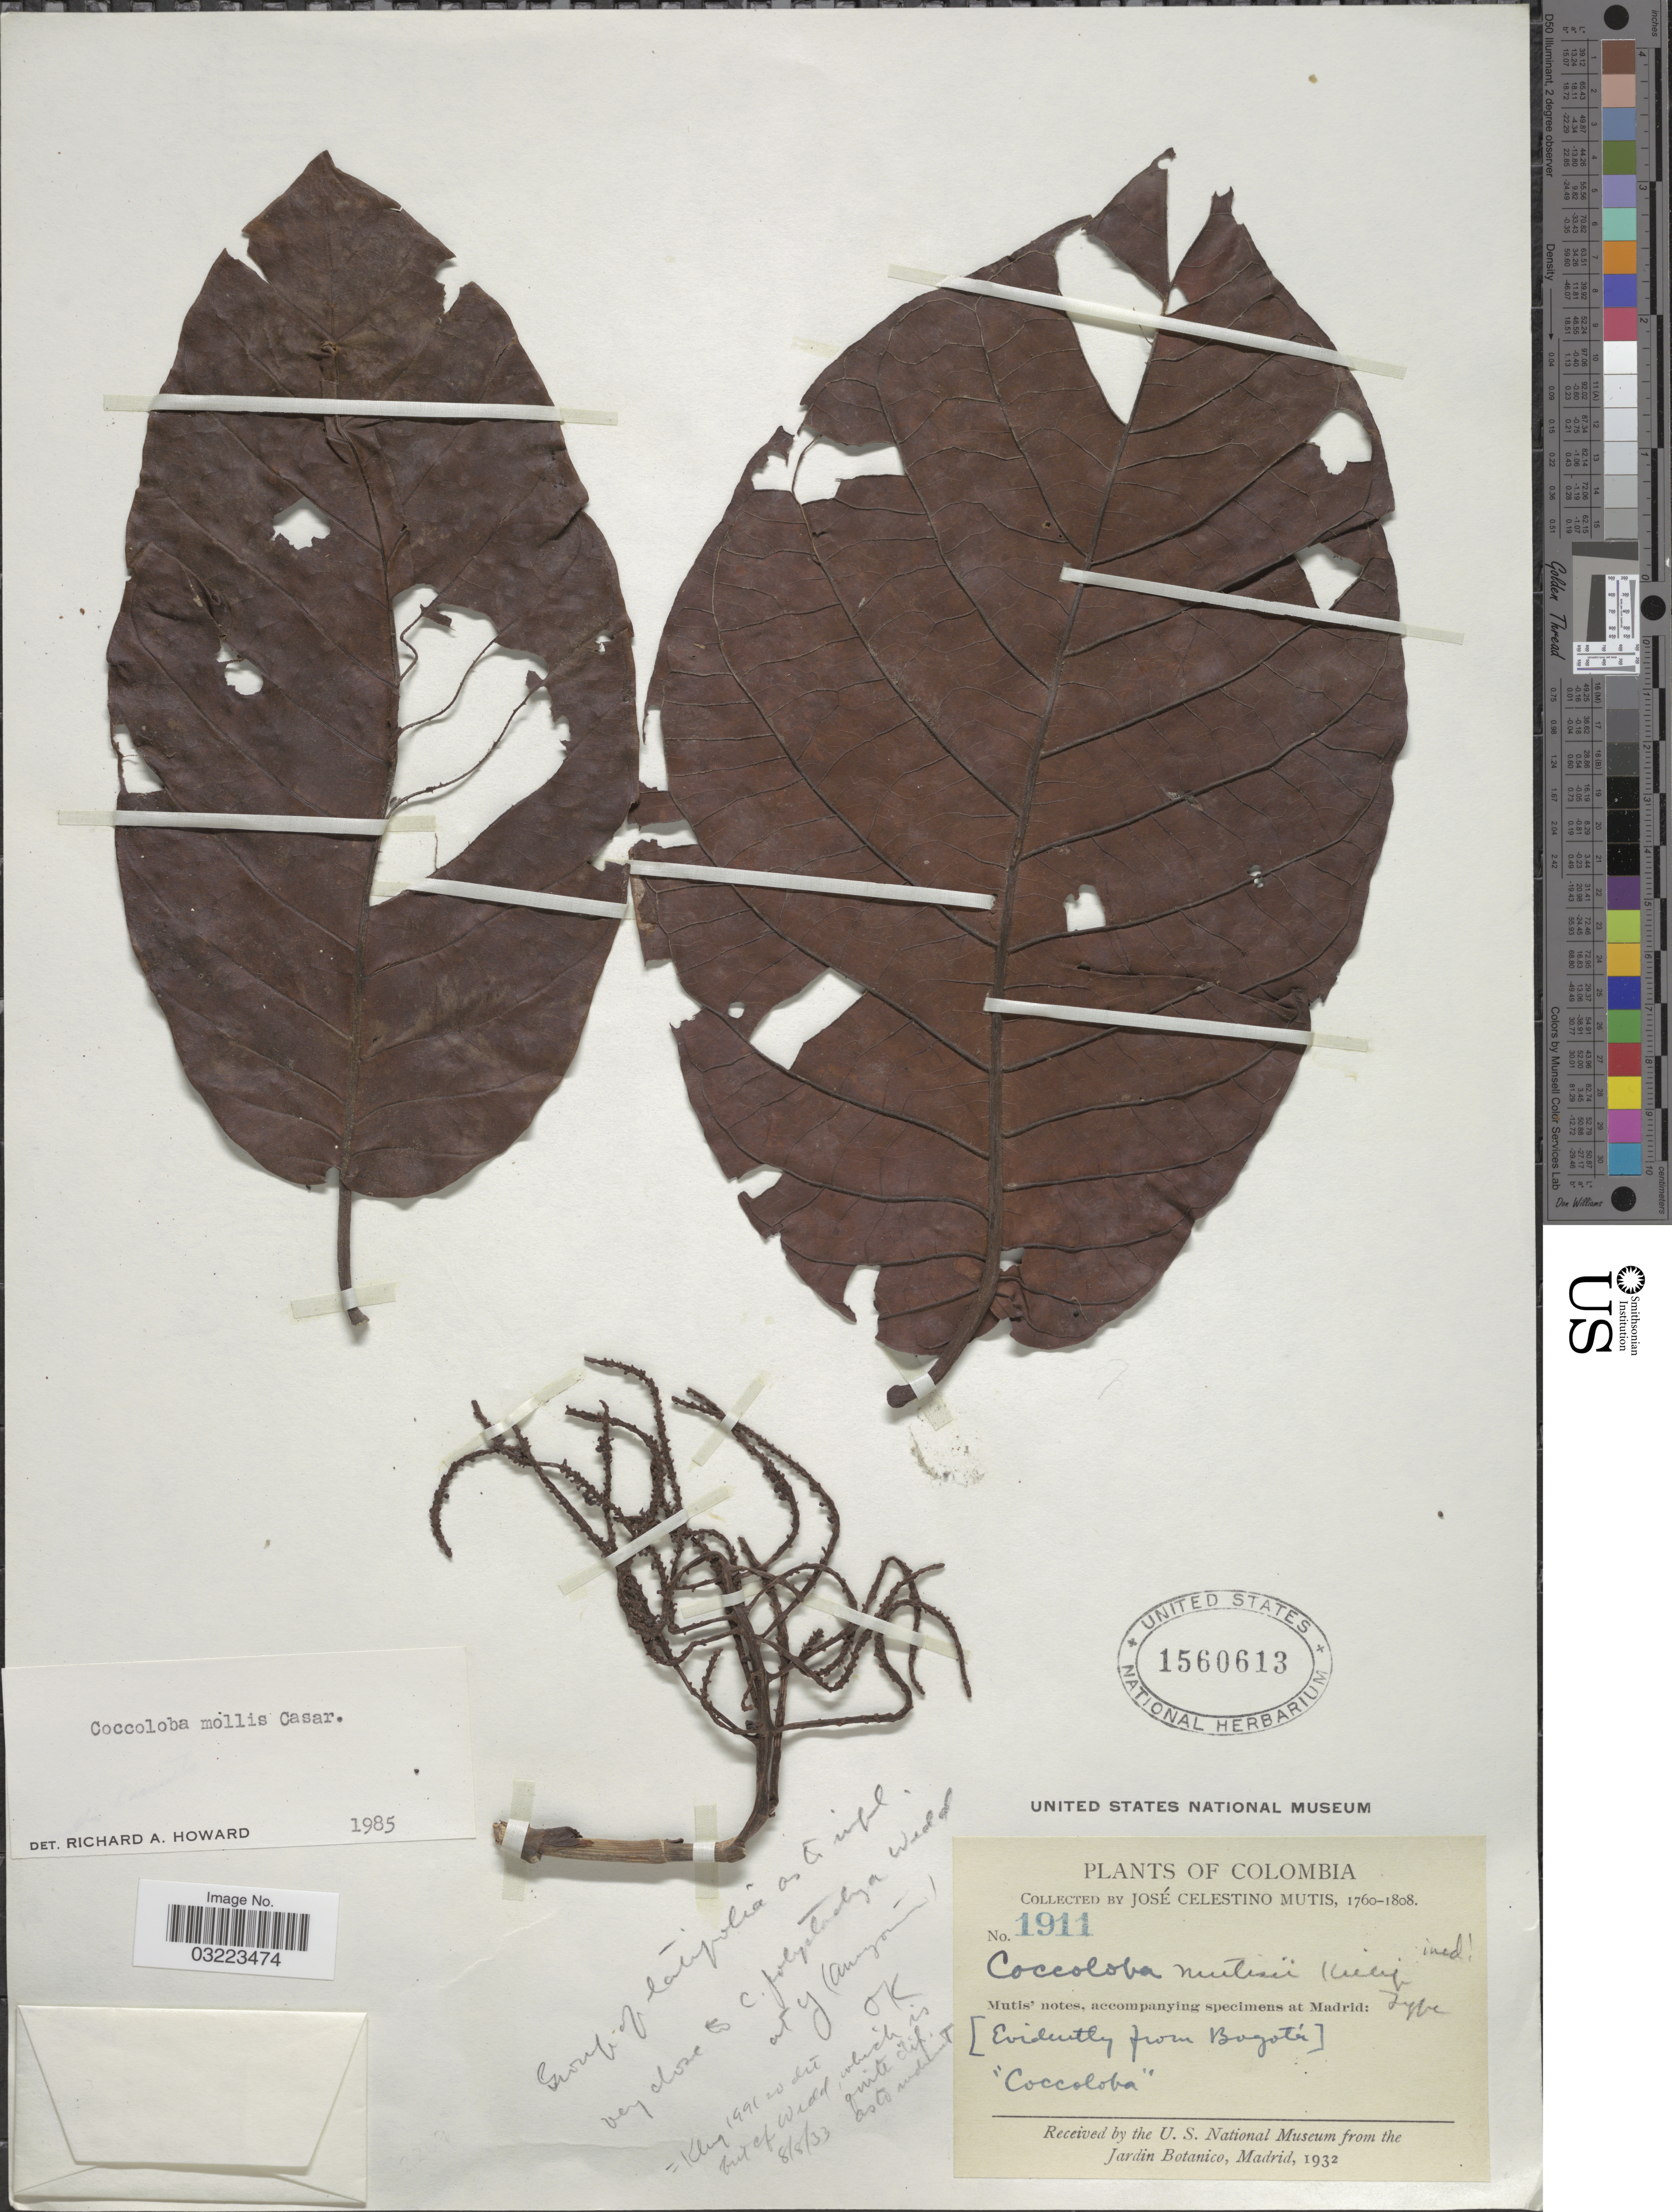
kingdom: Plantae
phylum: Tracheophyta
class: Magnoliopsida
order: Caryophyllales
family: Polygonaceae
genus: Coccoloba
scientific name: Coccoloba mollis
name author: Casar.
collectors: J. C. B. Mutis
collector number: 1911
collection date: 1760/1808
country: Colombia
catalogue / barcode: US 1560613